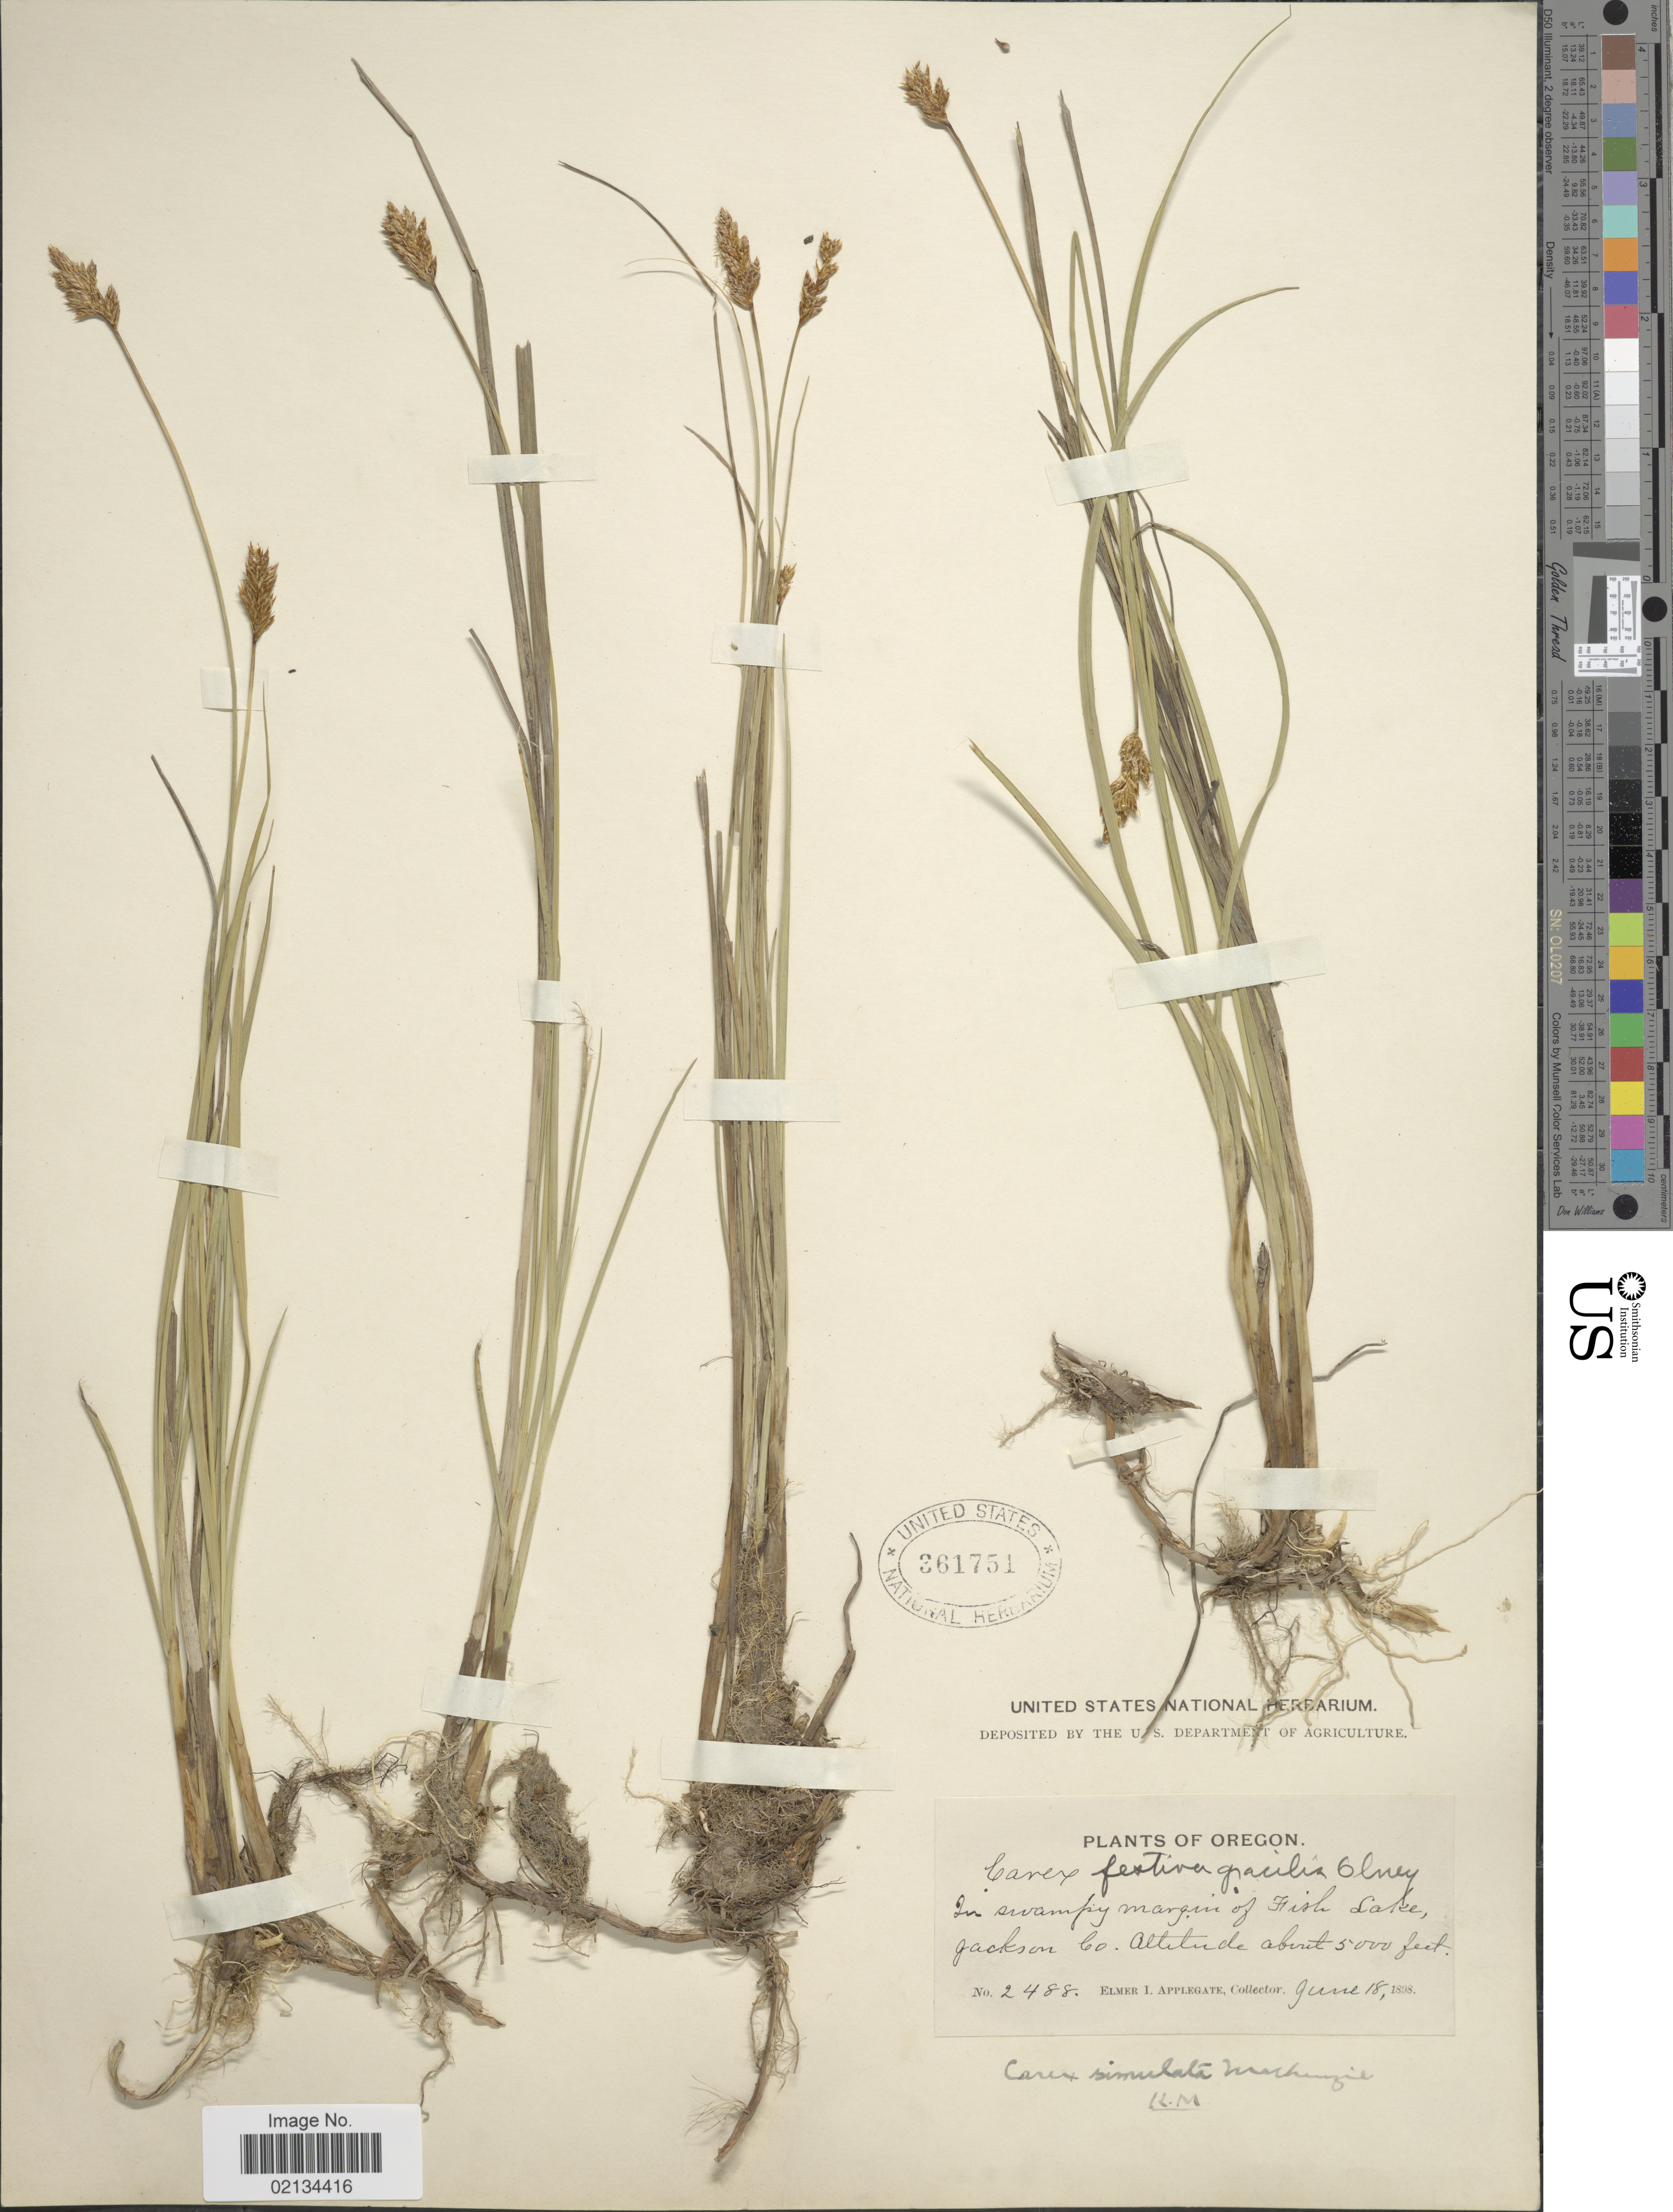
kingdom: Plantae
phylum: Tracheophyta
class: Liliopsida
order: Poales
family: Cyperaceae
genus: Carex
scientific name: Carex simulata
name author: Mack.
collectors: E. I. Applegate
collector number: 2488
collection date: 1898-06-18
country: United States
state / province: Oregon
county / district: Jackson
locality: In swampy margin of Fish Lake, Jackson Co.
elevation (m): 1524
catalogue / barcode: US 361751